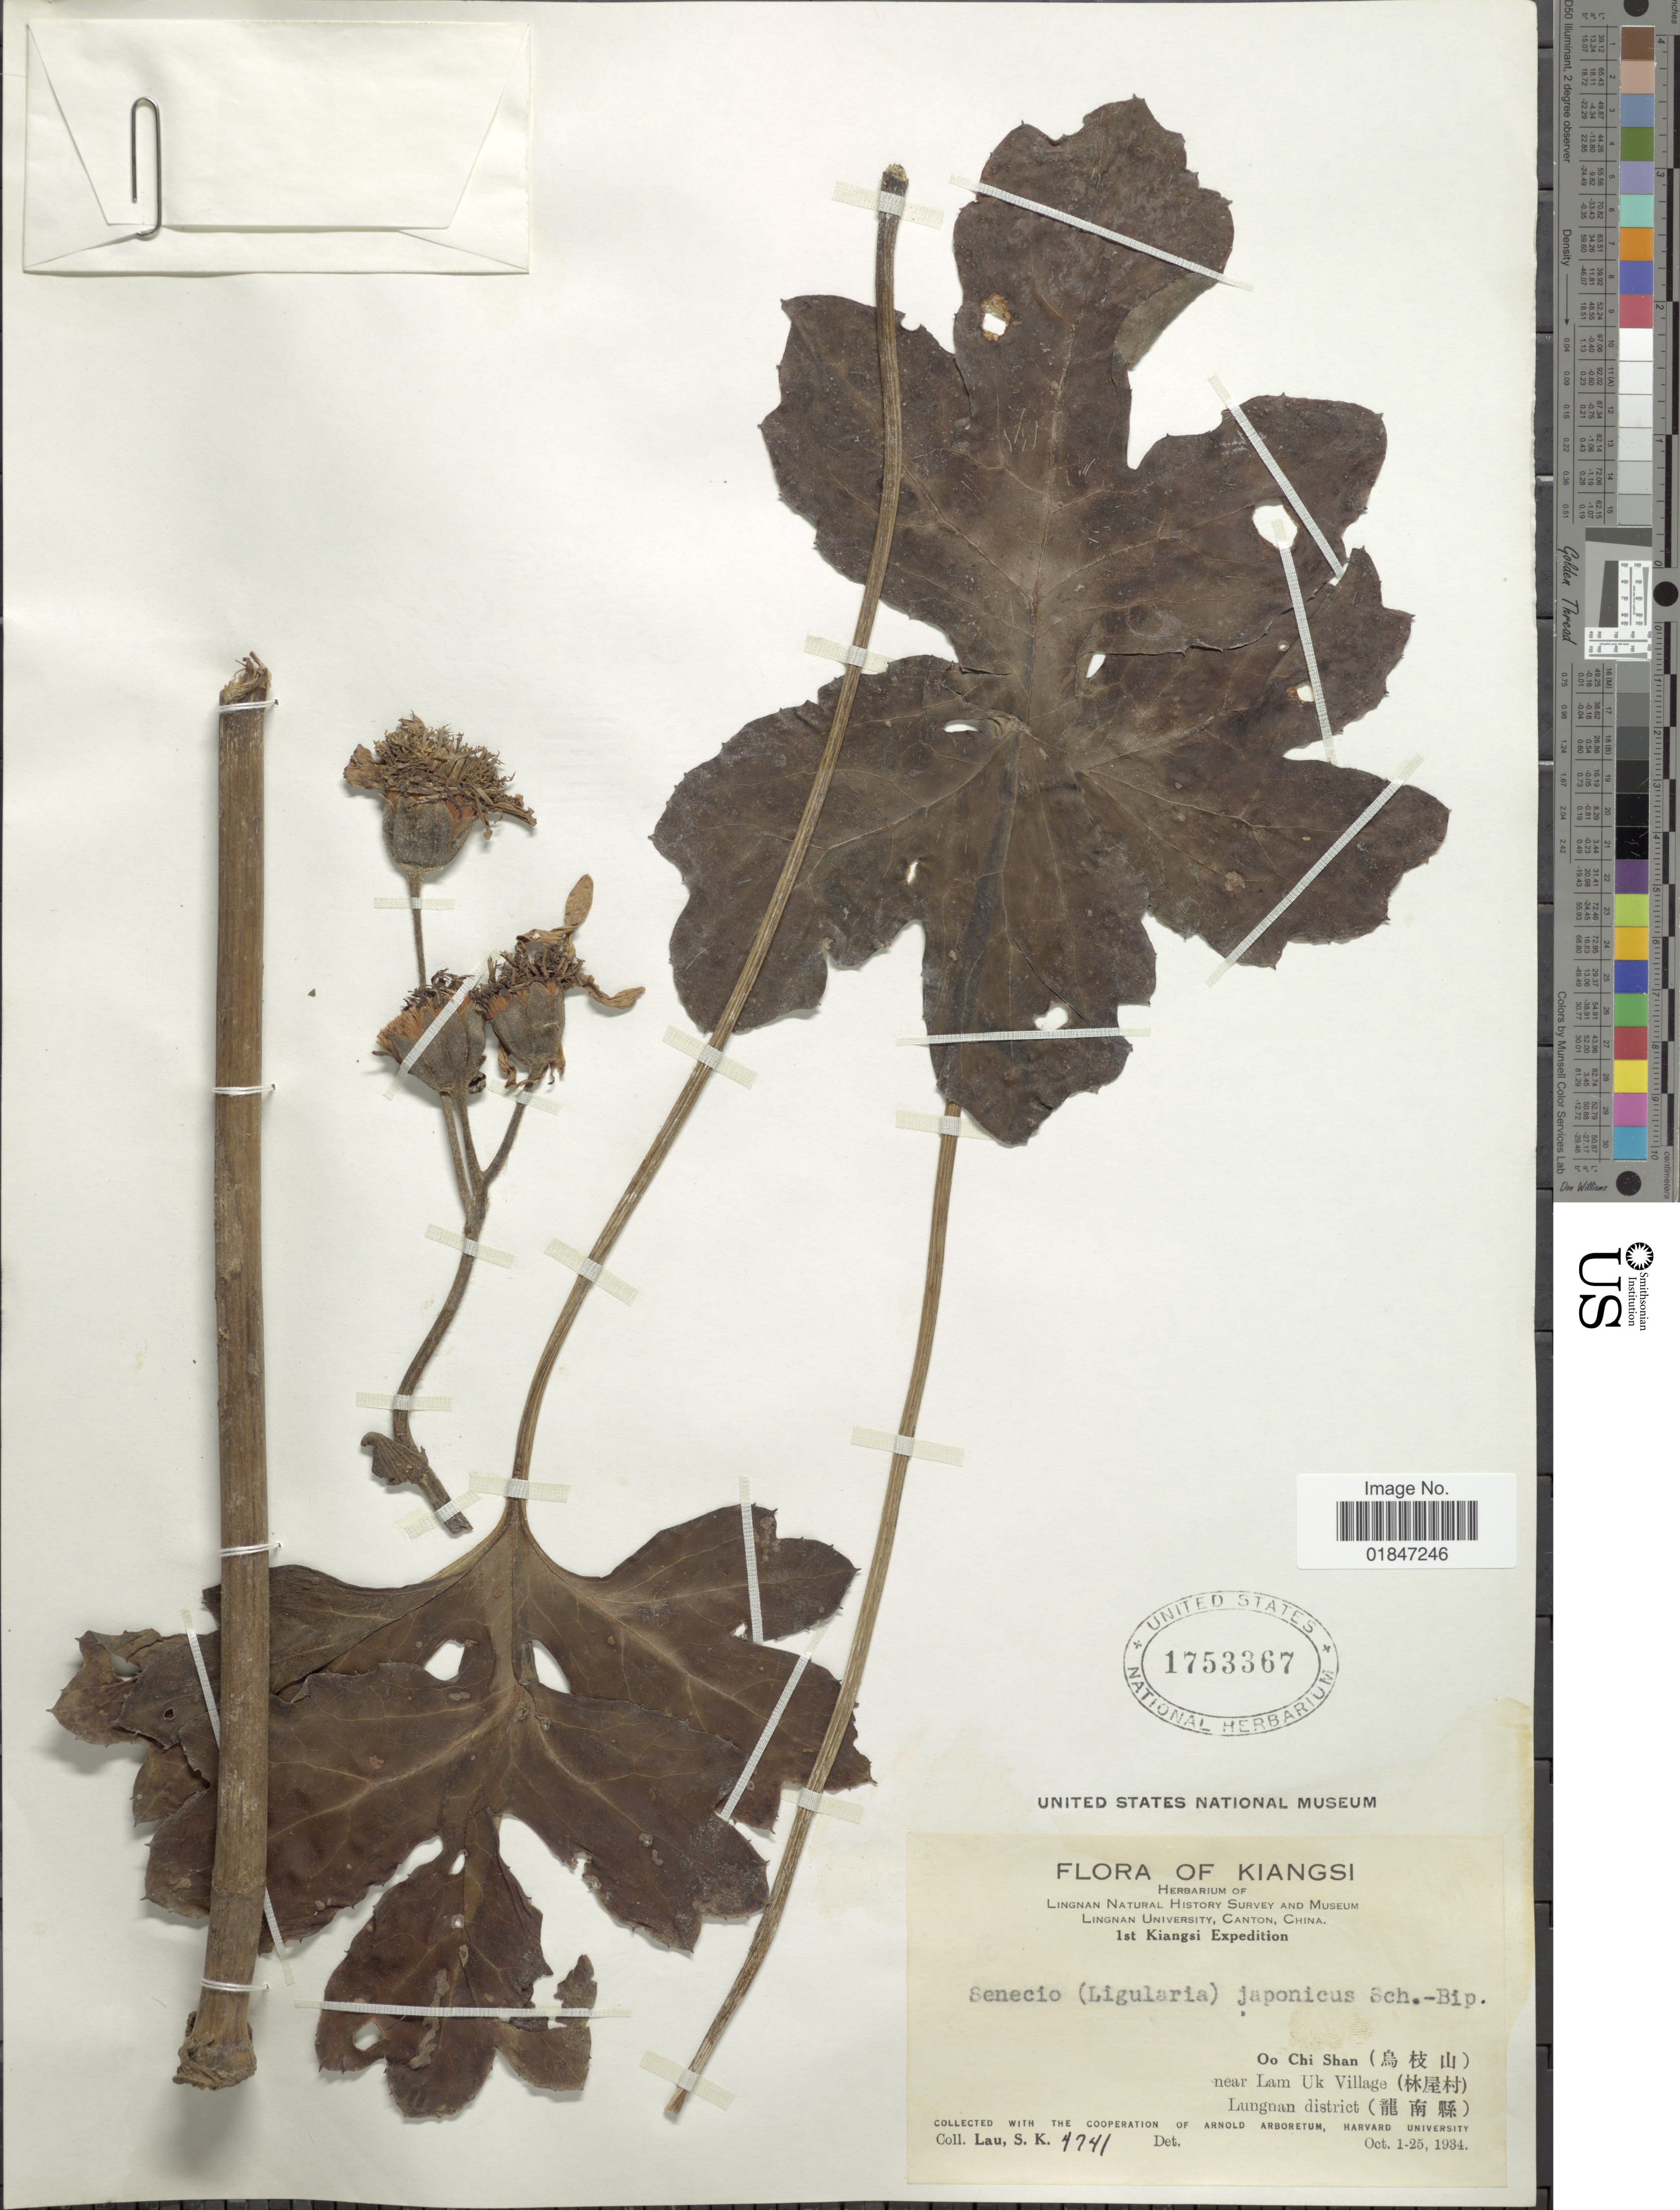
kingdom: Plantae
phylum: Tracheophyta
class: Magnoliopsida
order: Asterales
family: Asteraceae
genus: Ligularia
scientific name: Ligularia japonica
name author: (L. f.) Less. ex DC.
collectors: S. K. Lau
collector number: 4741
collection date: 1934-10-01/1934-10-25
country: China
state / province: Jiangsu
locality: Kiangsi, Oo Chi Shan (X), near Lam Uk village (X) Lungnan district (X).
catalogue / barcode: US 1753367